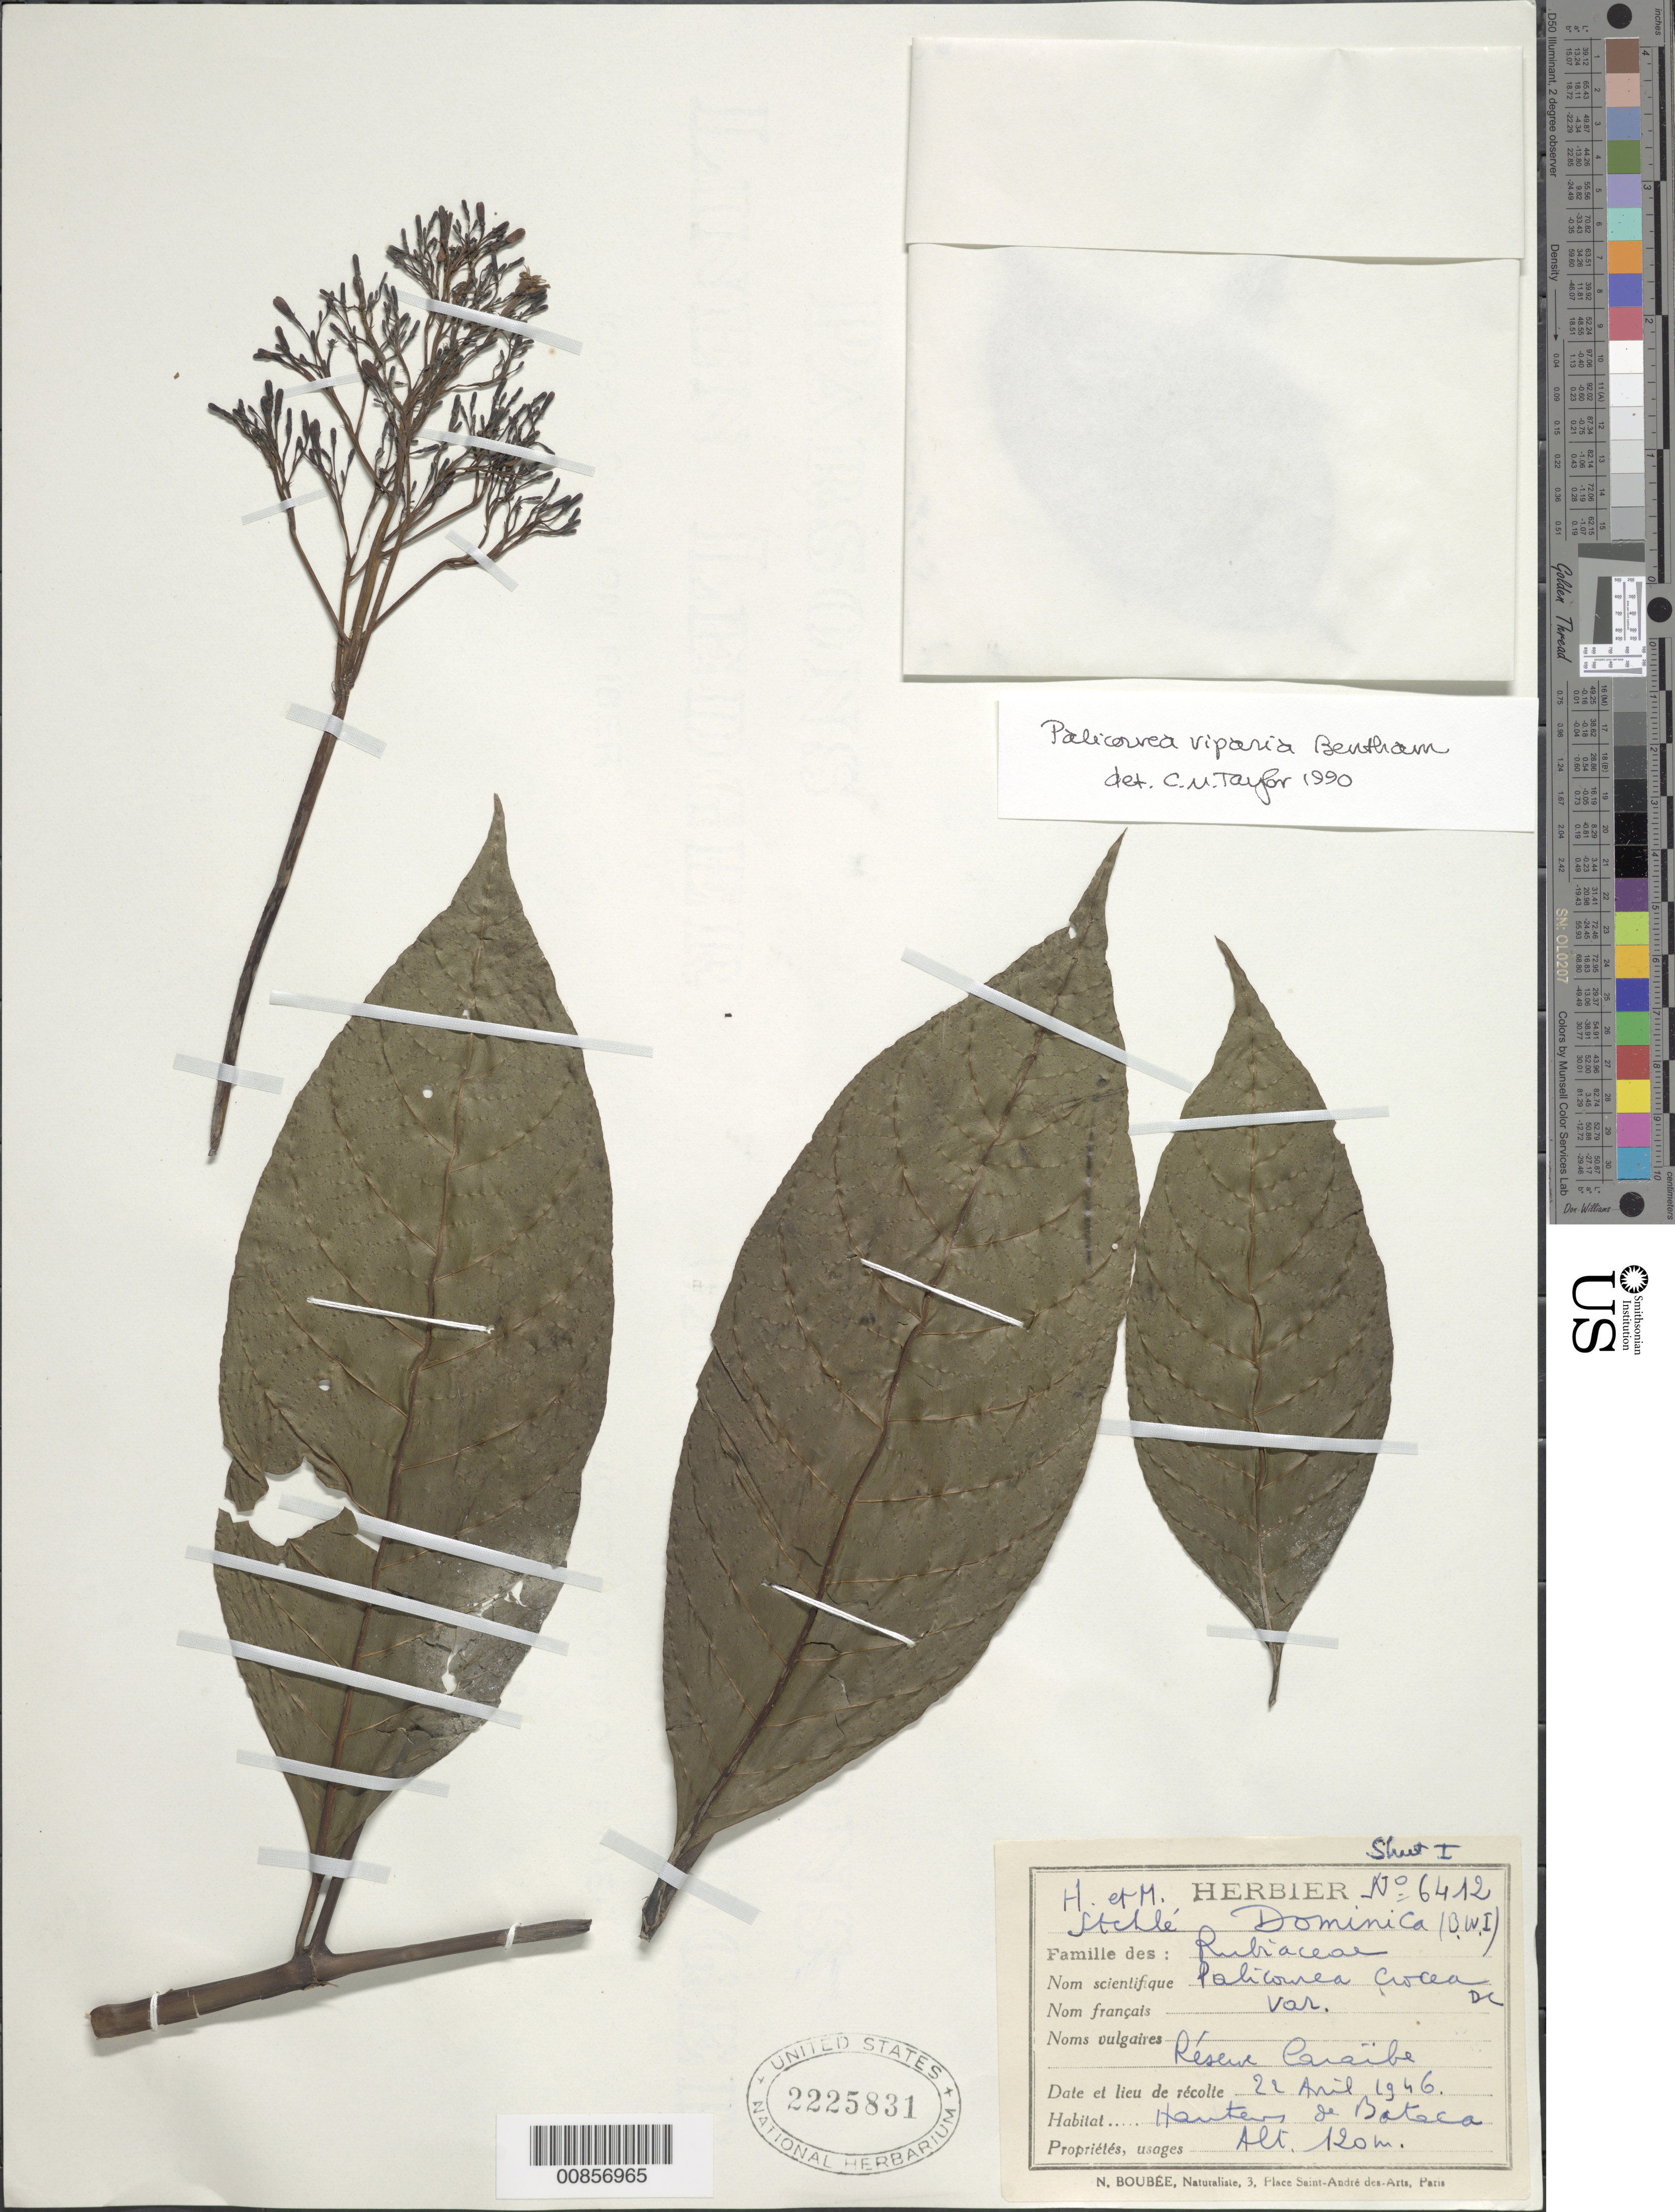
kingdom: Plantae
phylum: Tracheophyta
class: Magnoliopsida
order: Gentianales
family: Rubiaceae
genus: Palicourea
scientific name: Palicourea croceoides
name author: Desv. ex Ham.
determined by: Taylor, Charlotte M.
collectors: H. Stehlé & M. Stehlé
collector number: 6412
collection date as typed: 22 Apr 1946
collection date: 1946-04-22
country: Martinique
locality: Réserve Caraïbe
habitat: Hauteurs de Boteca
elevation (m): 120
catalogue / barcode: US 2225831